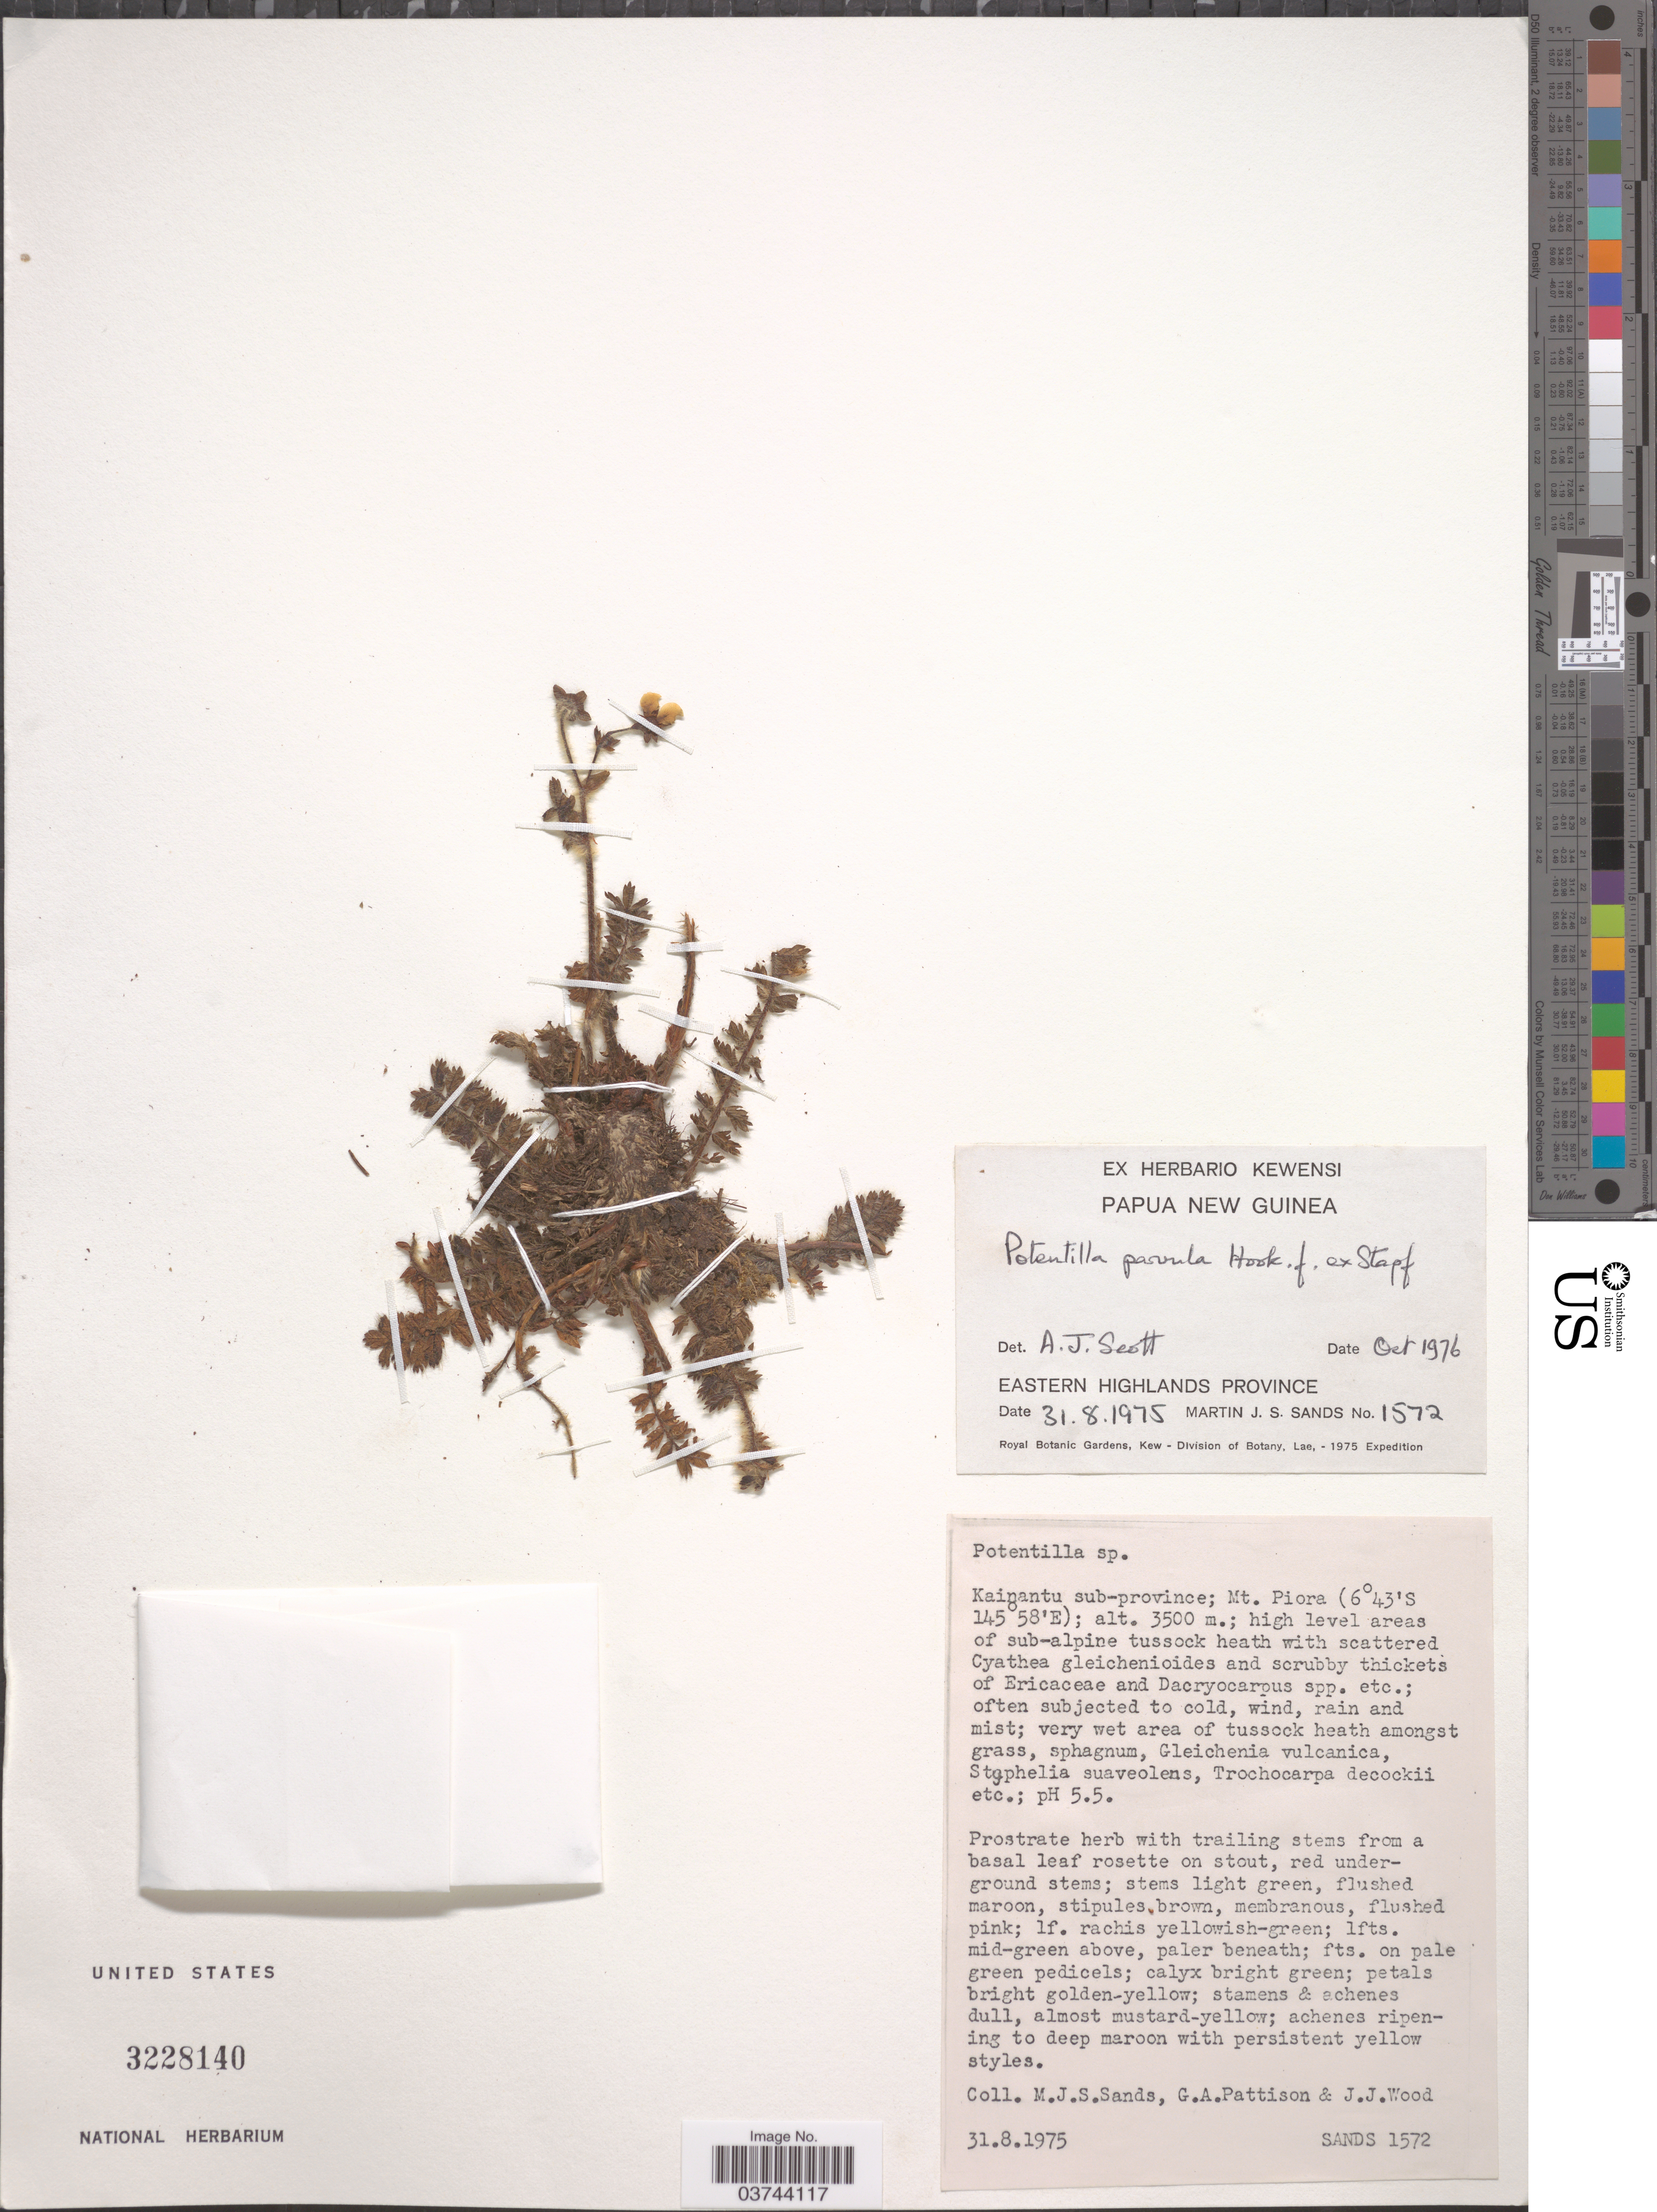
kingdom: Plantae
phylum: Tracheophyta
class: Magnoliopsida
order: Rosales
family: Rosaceae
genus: Potentilla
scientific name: Potentilla parvula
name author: Hook. f. ex Stapf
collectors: M. Sands, G. Pattison & J. Wood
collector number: Sands1572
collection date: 1975-08-31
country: Papua New Guinea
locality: Eastern Highlands Province. Kainantu sub-province; Mt. Piora.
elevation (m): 3500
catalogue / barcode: US 3228140